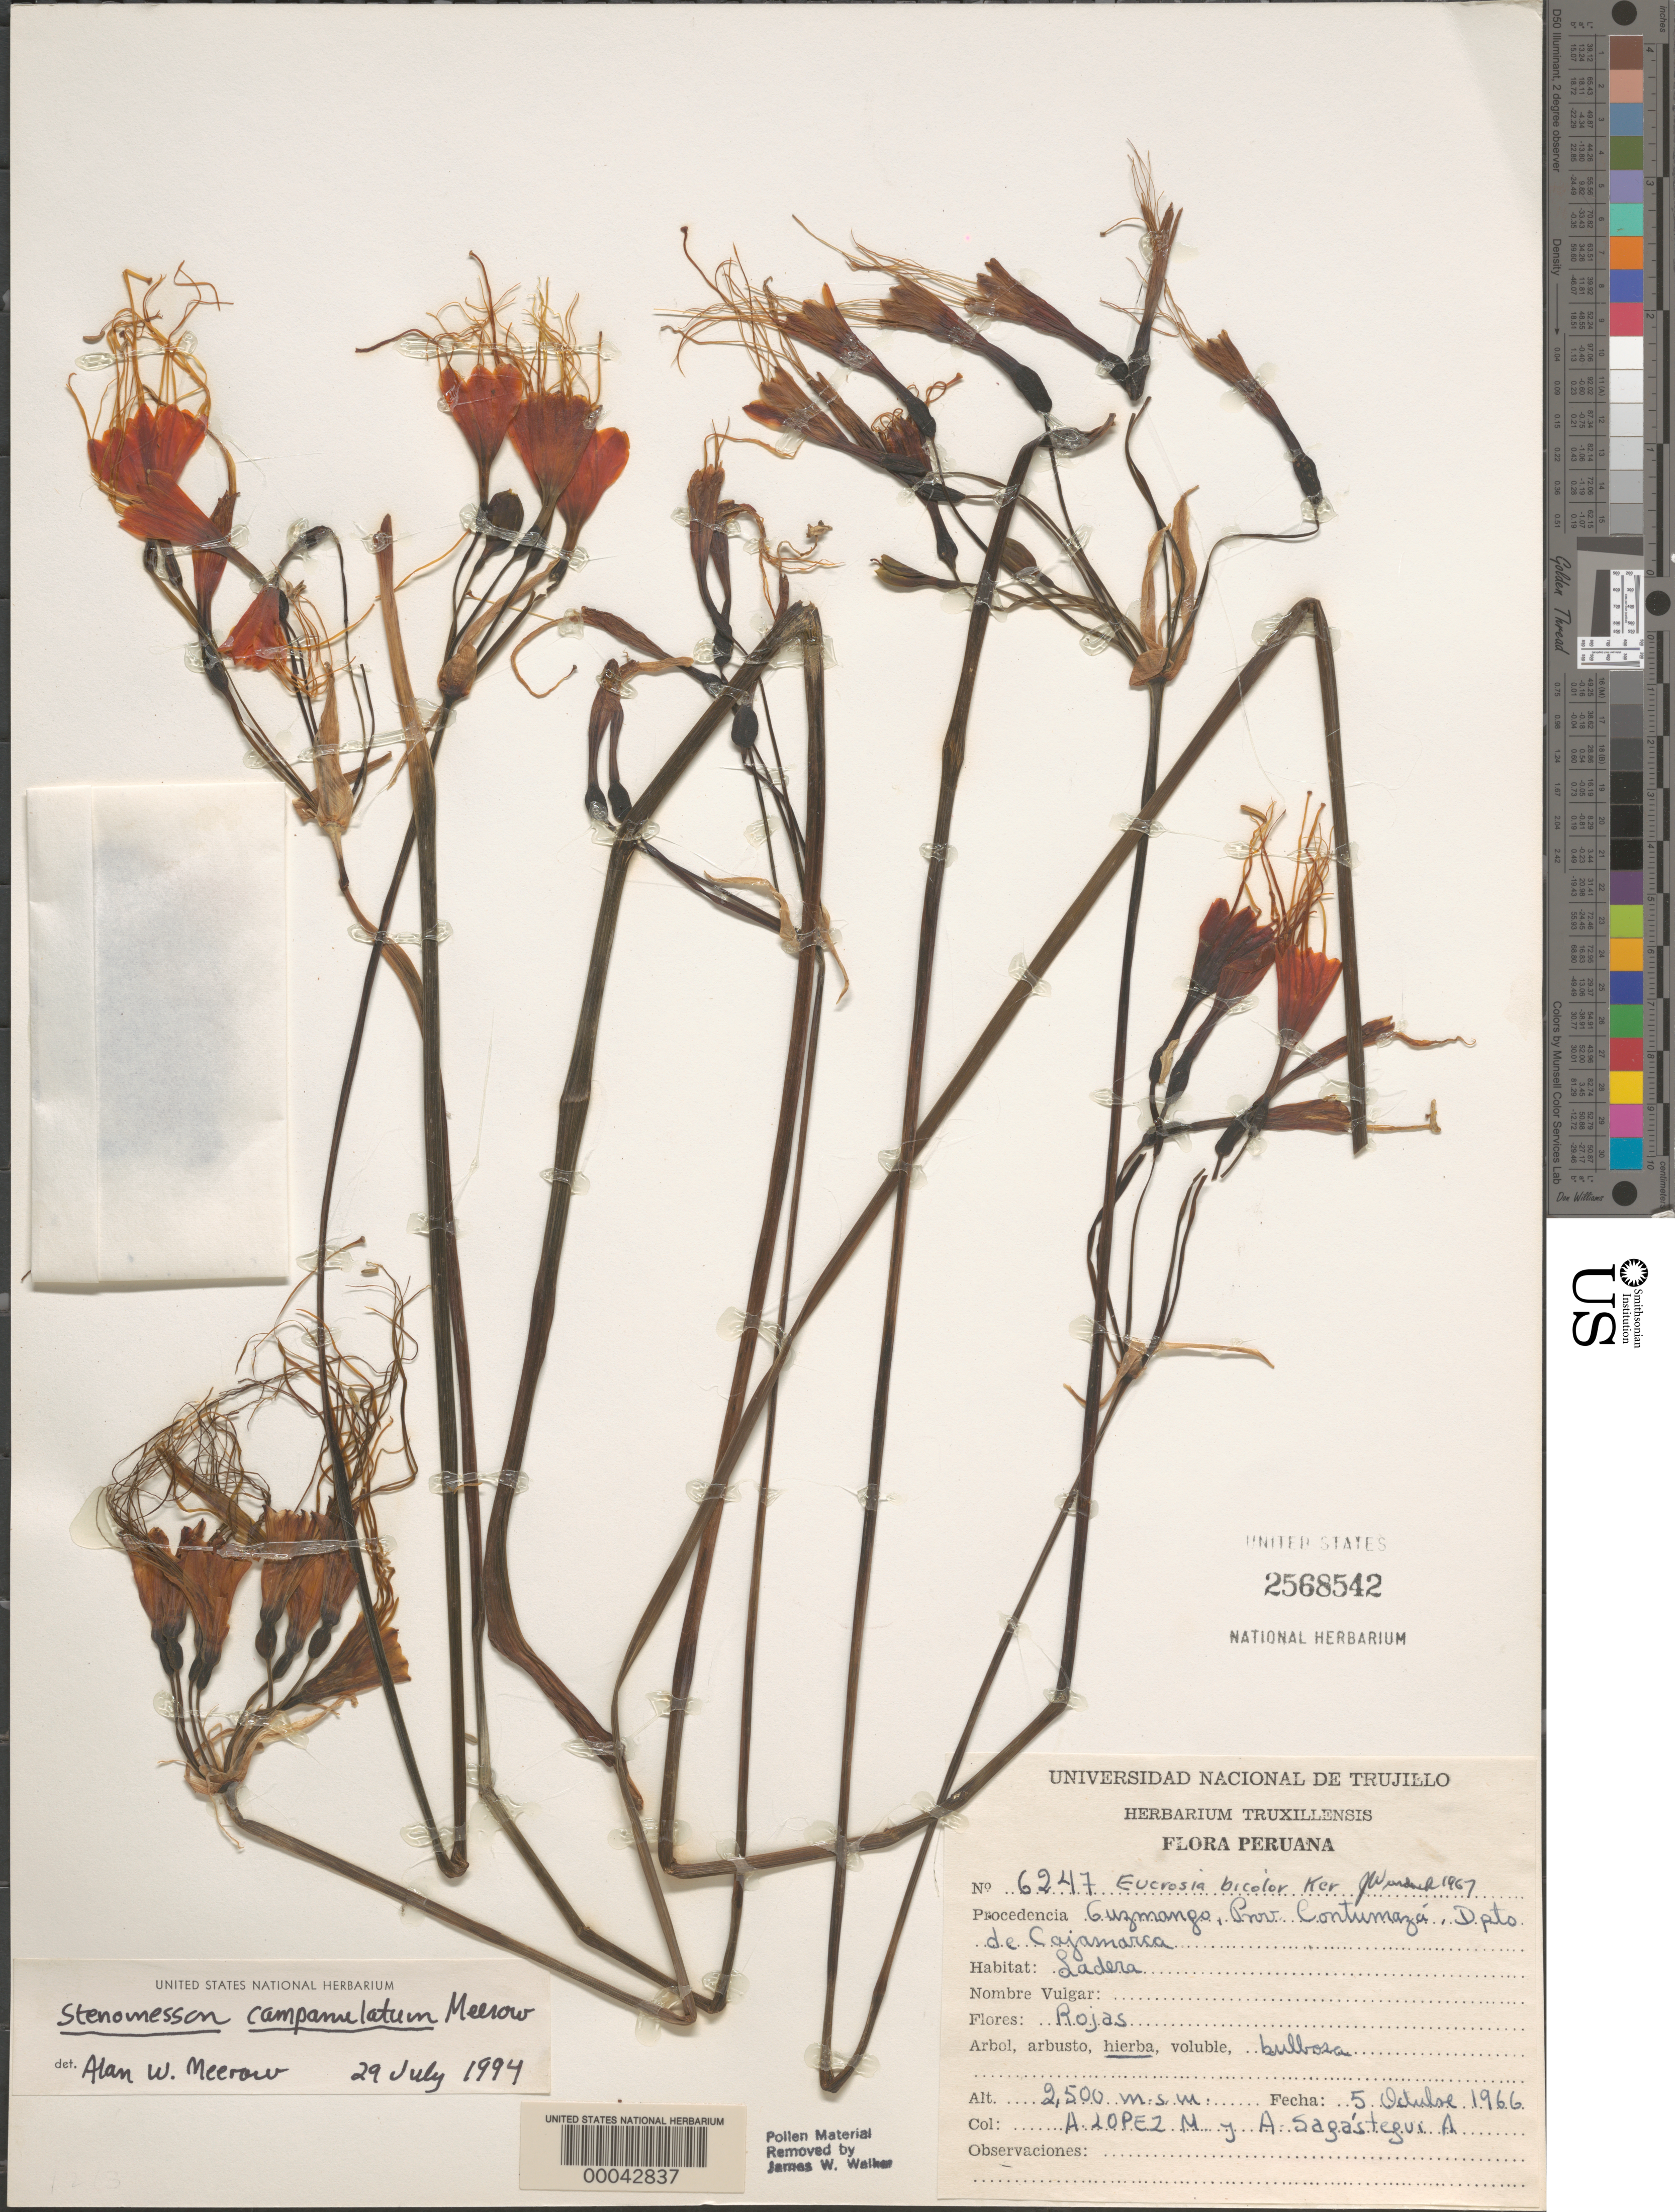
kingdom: Plantae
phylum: Tracheophyta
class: Liliopsida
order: Asparagales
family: Amaryllidaceae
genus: Stenomesson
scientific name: Stenomesson campanulatum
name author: Meerow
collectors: A. López M. & A. Sagástegui A.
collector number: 6247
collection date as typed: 05 Oct 1966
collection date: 1966-10-05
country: Peru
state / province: Cajamarca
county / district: Contumazá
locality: Guzmango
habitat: Slope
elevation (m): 2500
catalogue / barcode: US 2568542